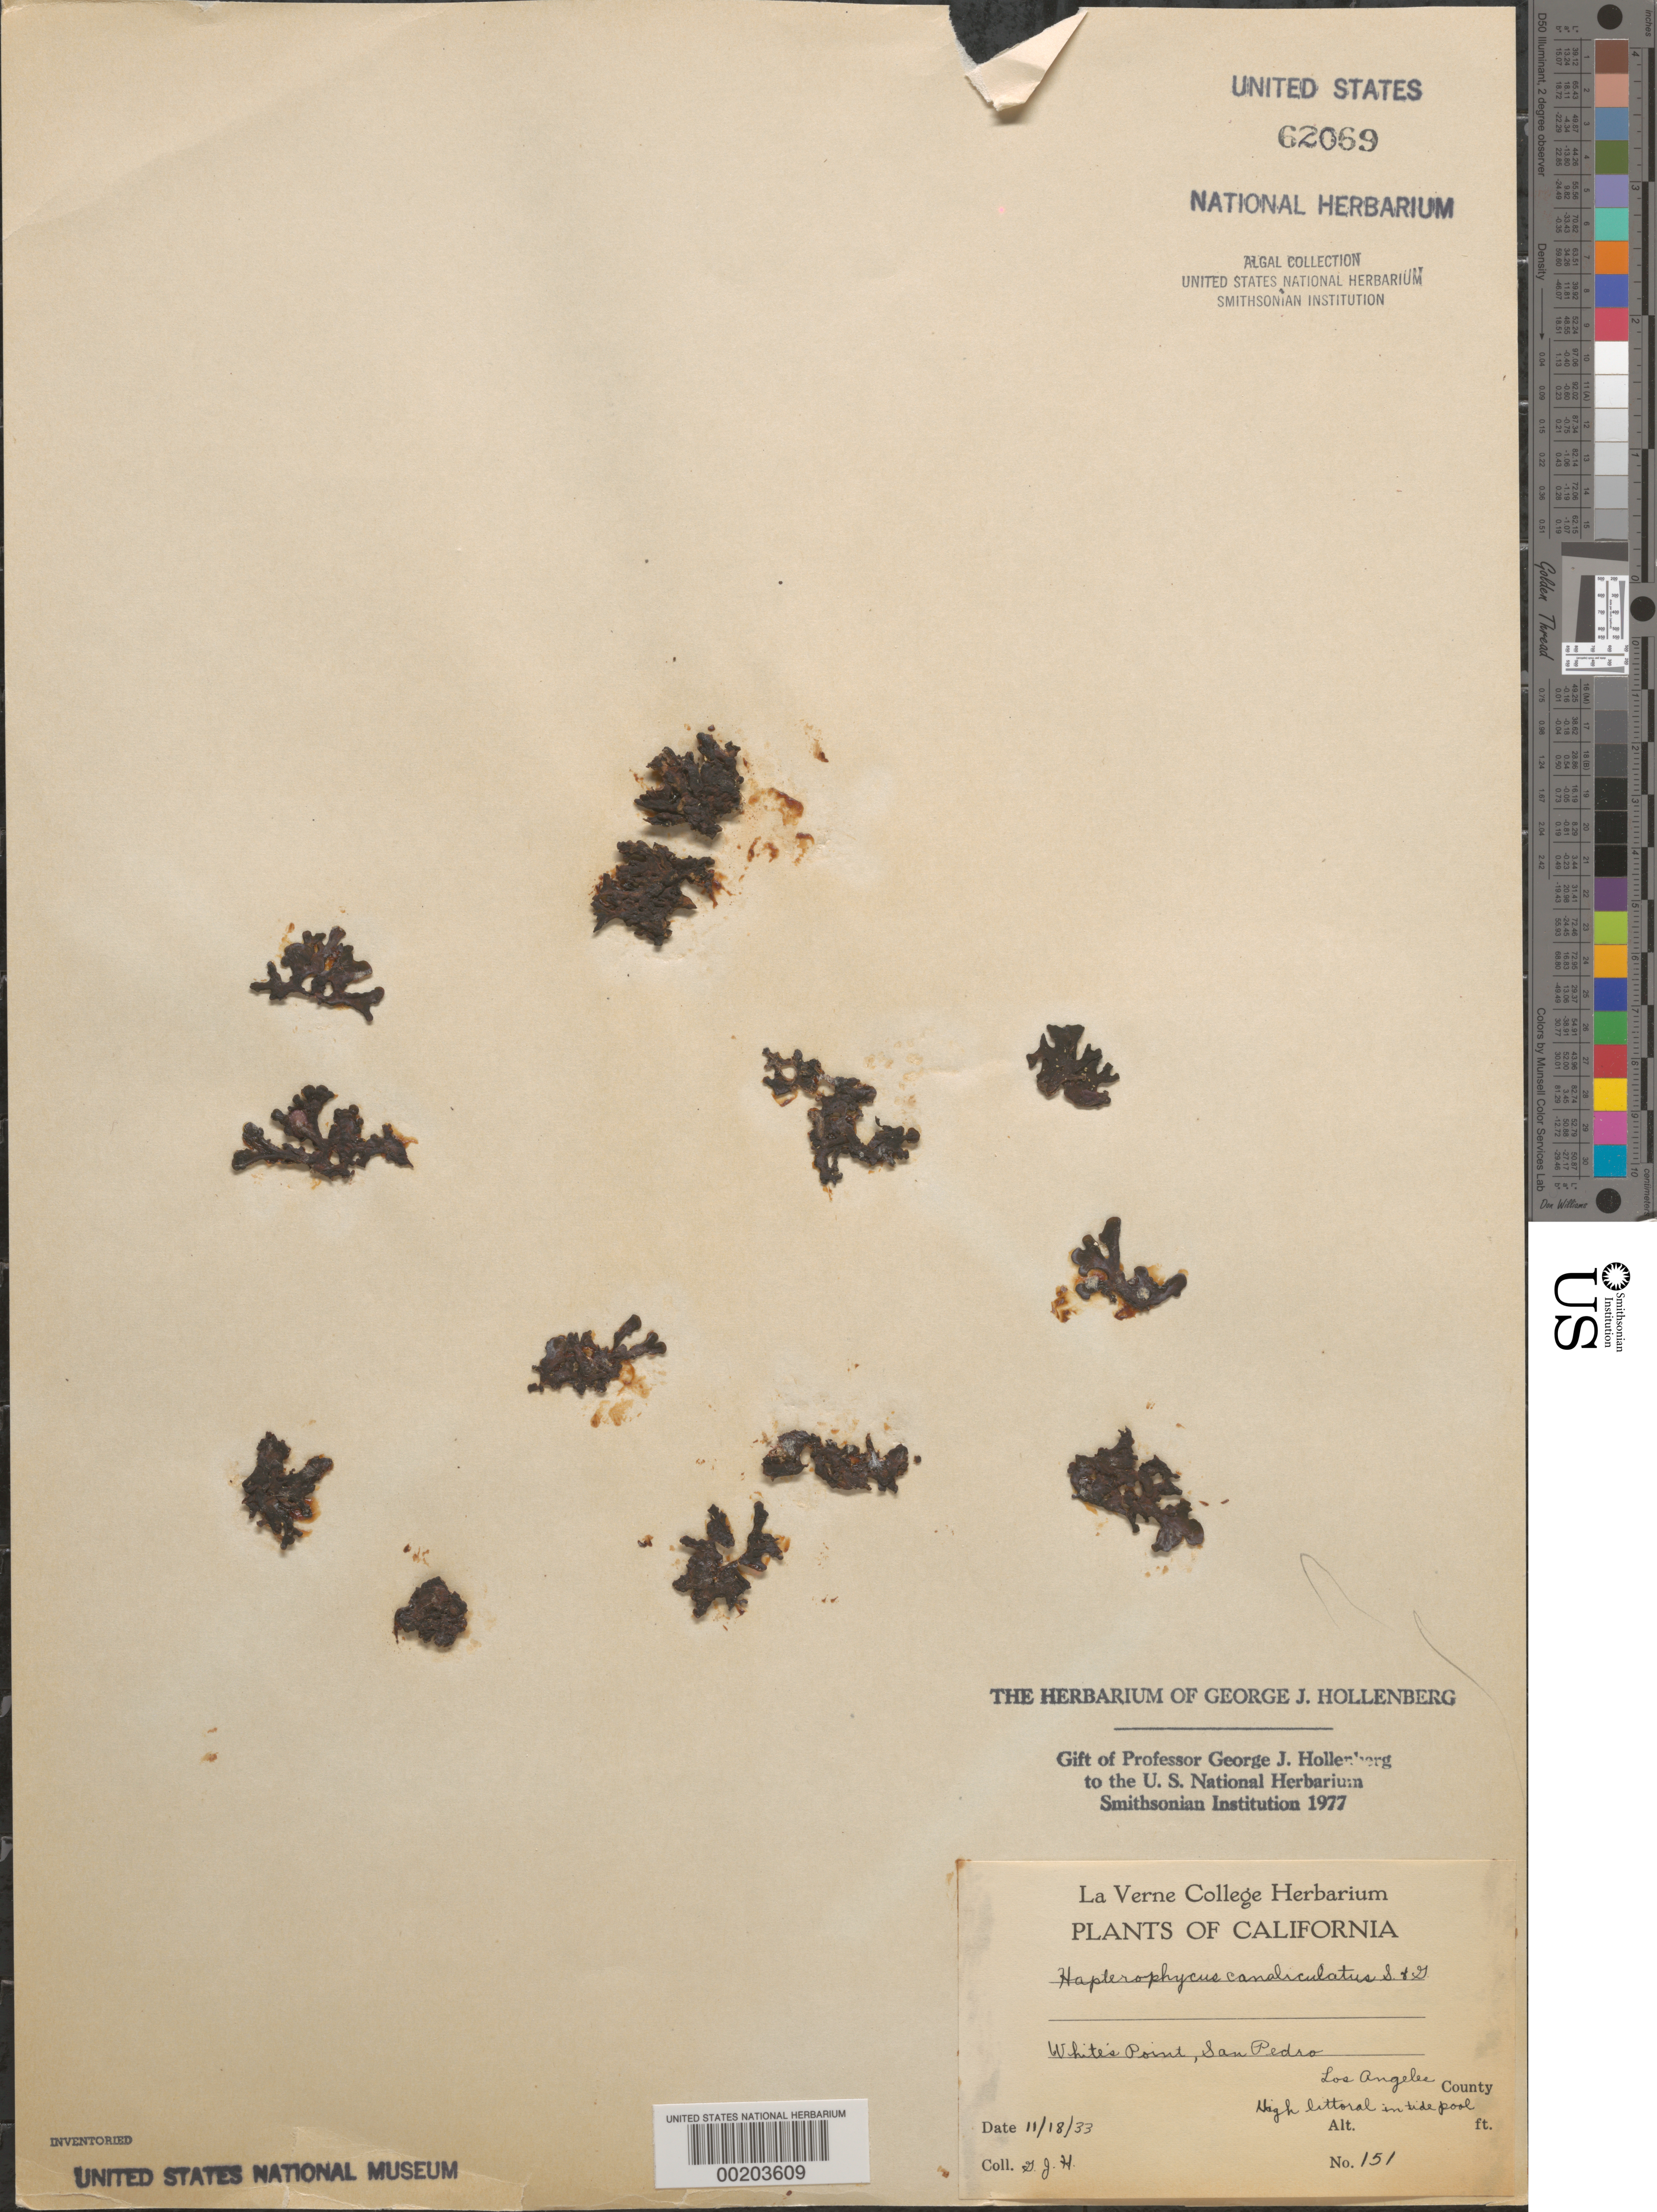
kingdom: Chromista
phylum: Ochrophyta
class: Phaeophyceae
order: Ralfsiales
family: Ralfsiaceae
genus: Hapterophycus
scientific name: Hapterophycus canaliculatus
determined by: Hollenberg, George J.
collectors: G. Hollenberg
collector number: GJH 151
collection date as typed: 18 Nov 1933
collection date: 1933-11-18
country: United States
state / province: California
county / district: Los Angeles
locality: White's Point, San Pedro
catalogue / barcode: US 62069